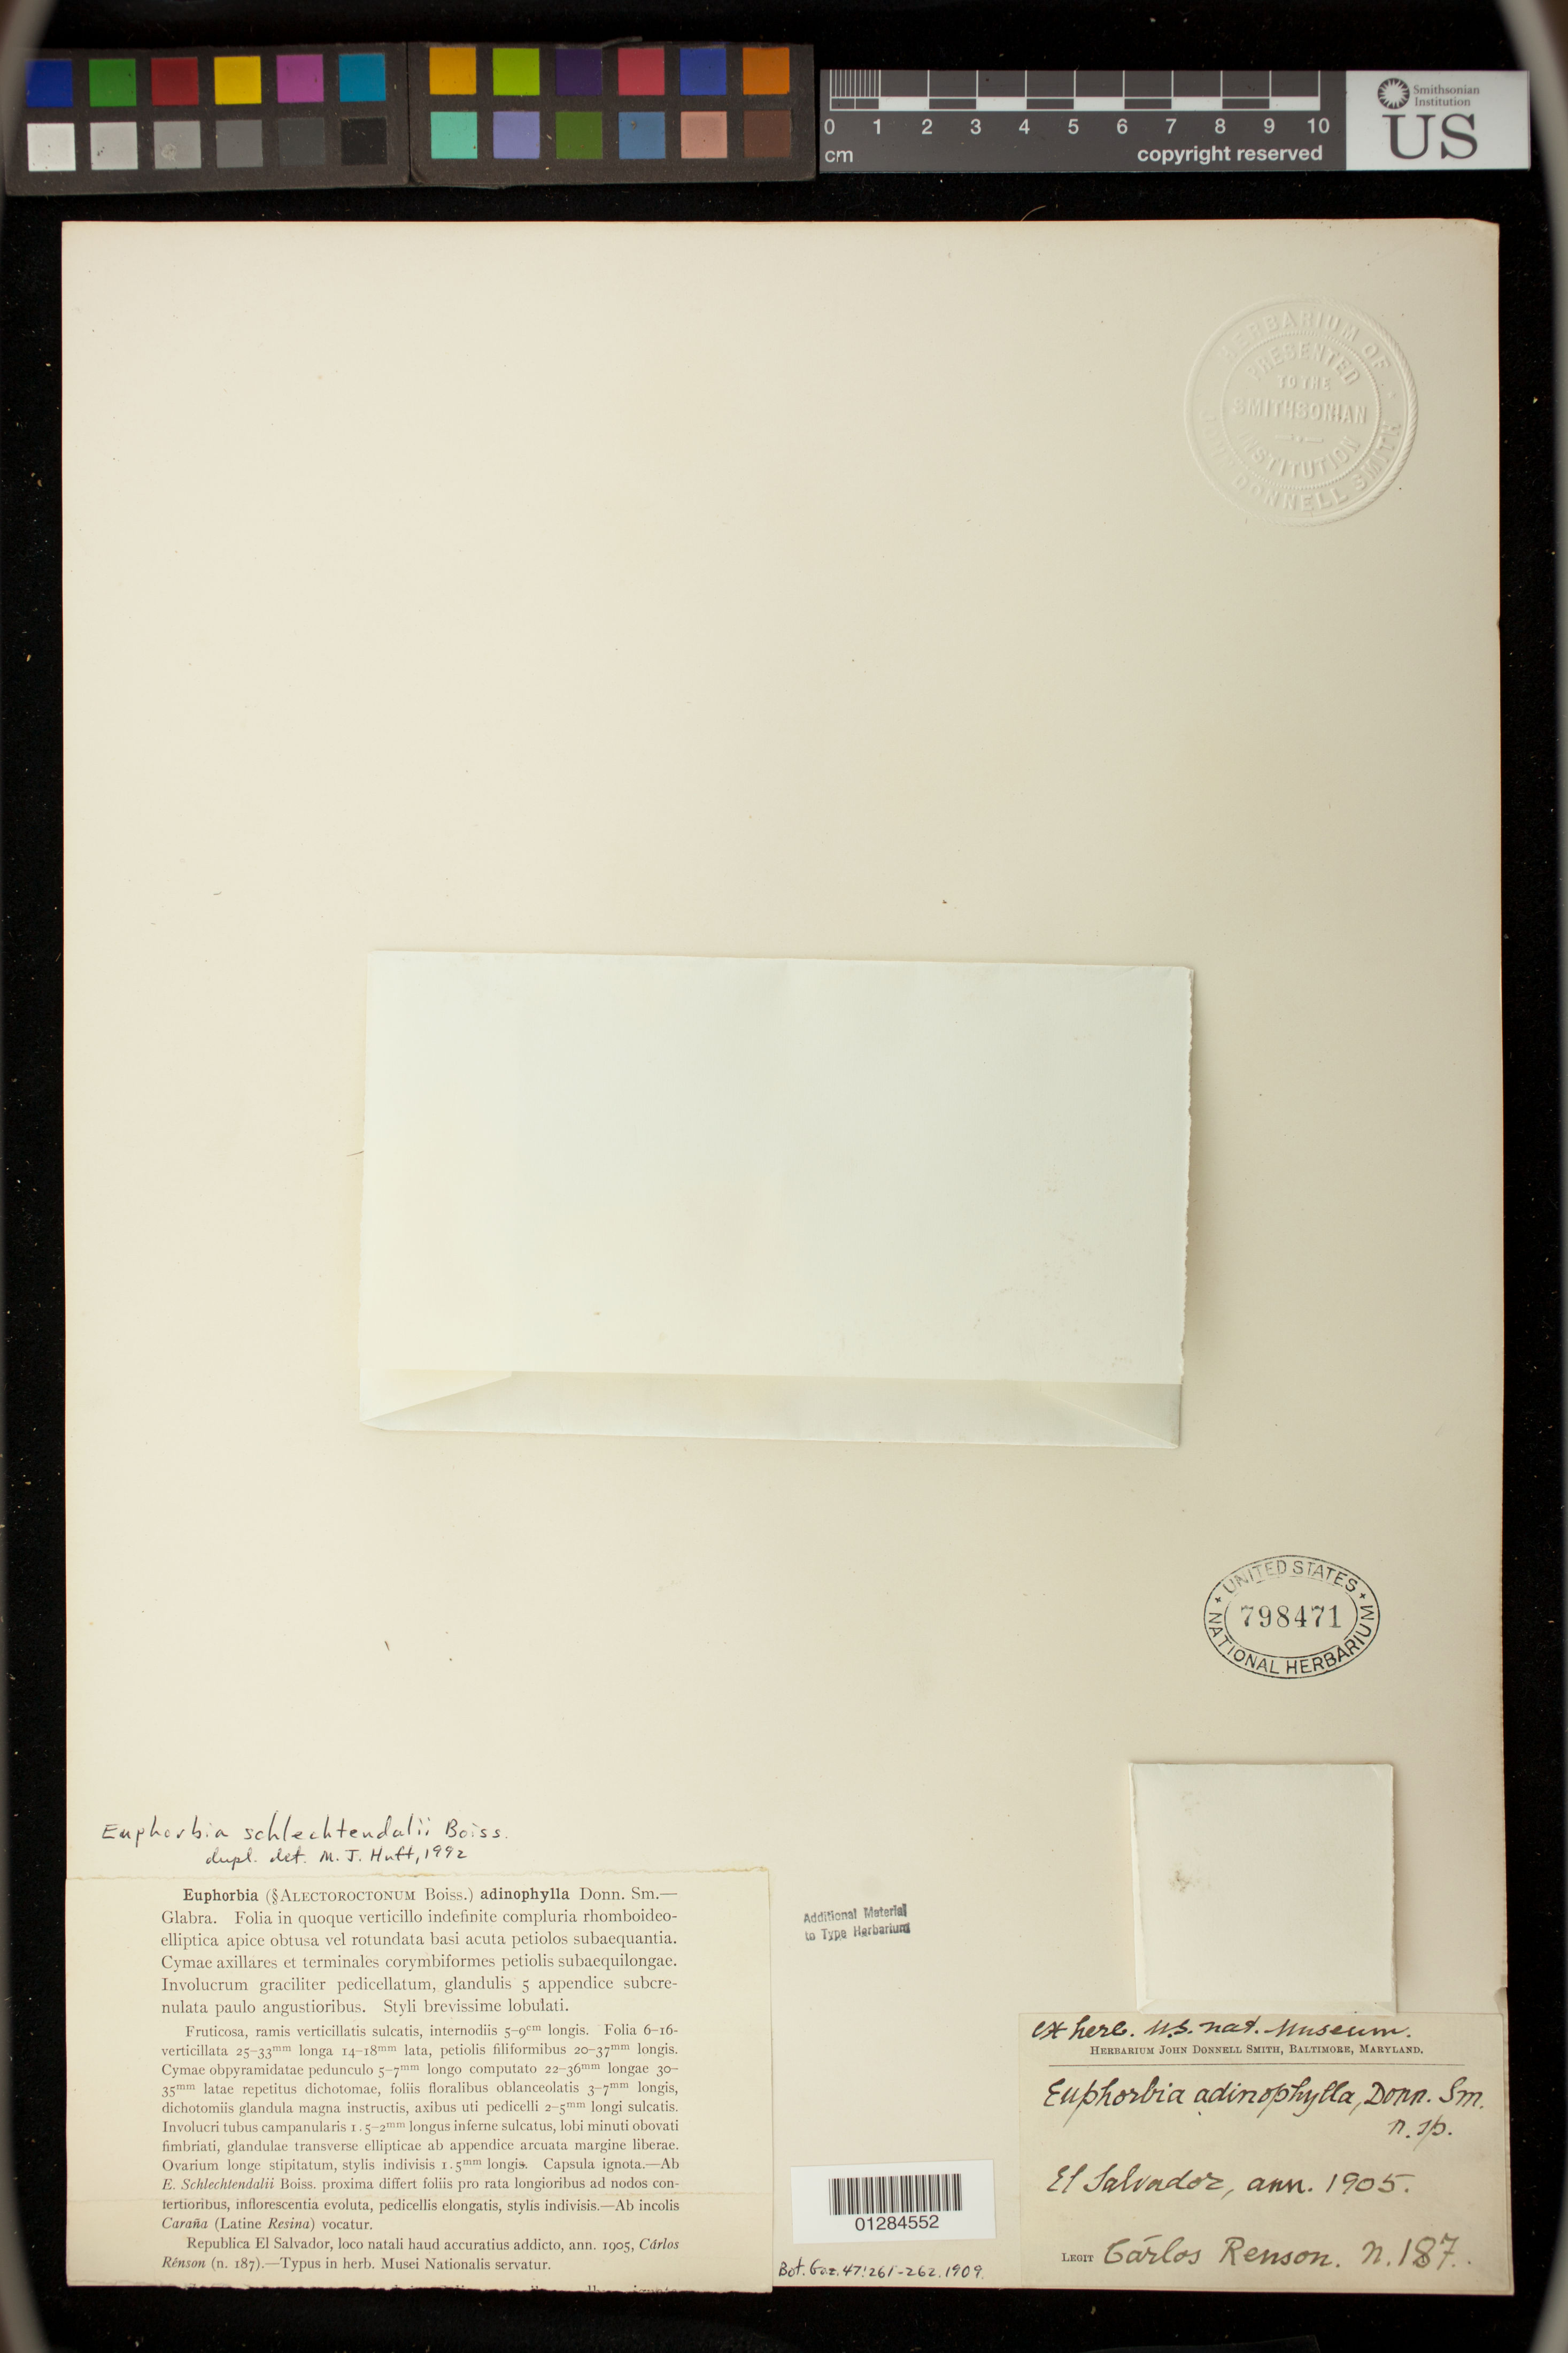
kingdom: Plantae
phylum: Tracheophyta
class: Magnoliopsida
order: Malpighiales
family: Euphorbiaceae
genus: Euphorbia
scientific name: Euphorbia schlechtendalii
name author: Boiss.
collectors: C. Renson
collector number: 187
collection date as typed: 1905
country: El Salvador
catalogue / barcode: US 798471